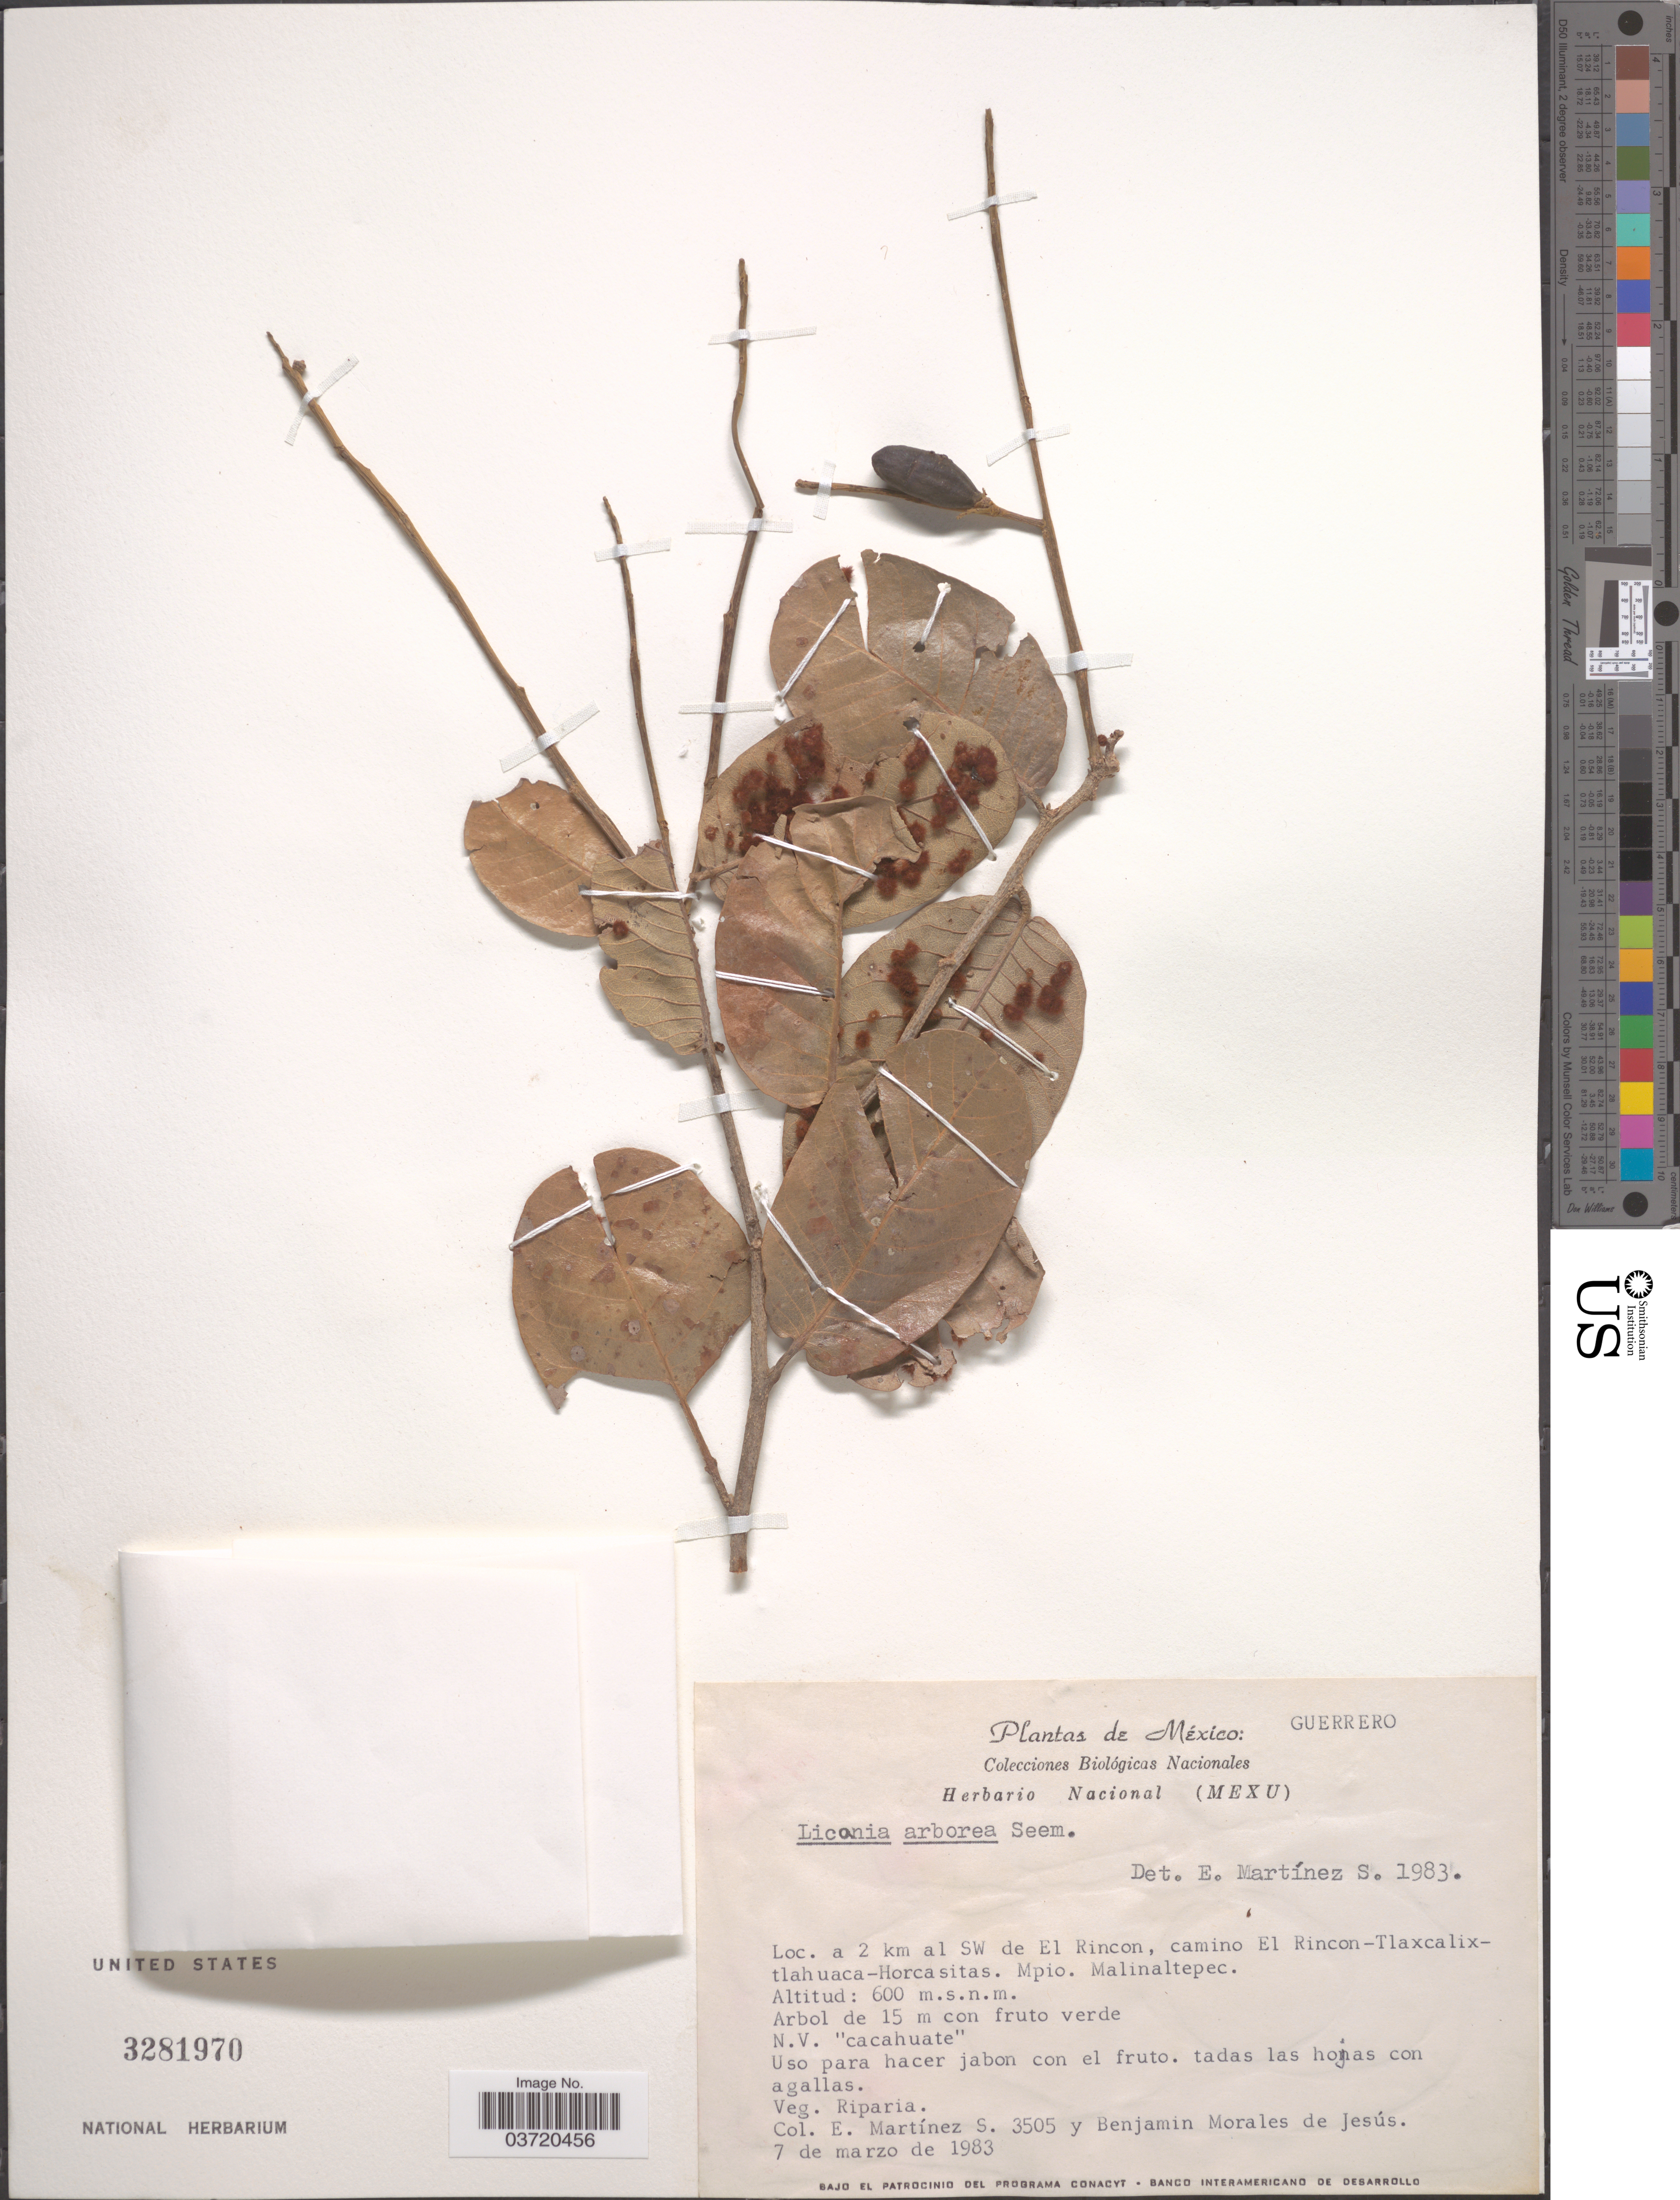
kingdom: Plantae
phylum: Tracheophyta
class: Magnoliopsida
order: Malpighiales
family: Chrysobalanaceae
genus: Microdesmia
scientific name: Microdesmia arborea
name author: (Seem.) Sothers & Prance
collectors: E. M. Martínez S. & B. Morales de Jesus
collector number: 3505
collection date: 1983-03-07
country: Mexico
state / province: Guerrero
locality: A 2 km al SW de El Rincon, camino El Rincon-Tlaxcalix-tlahuaca-Horcasitas. Mpio. Malinaltepec.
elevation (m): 600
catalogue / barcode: US 3281970